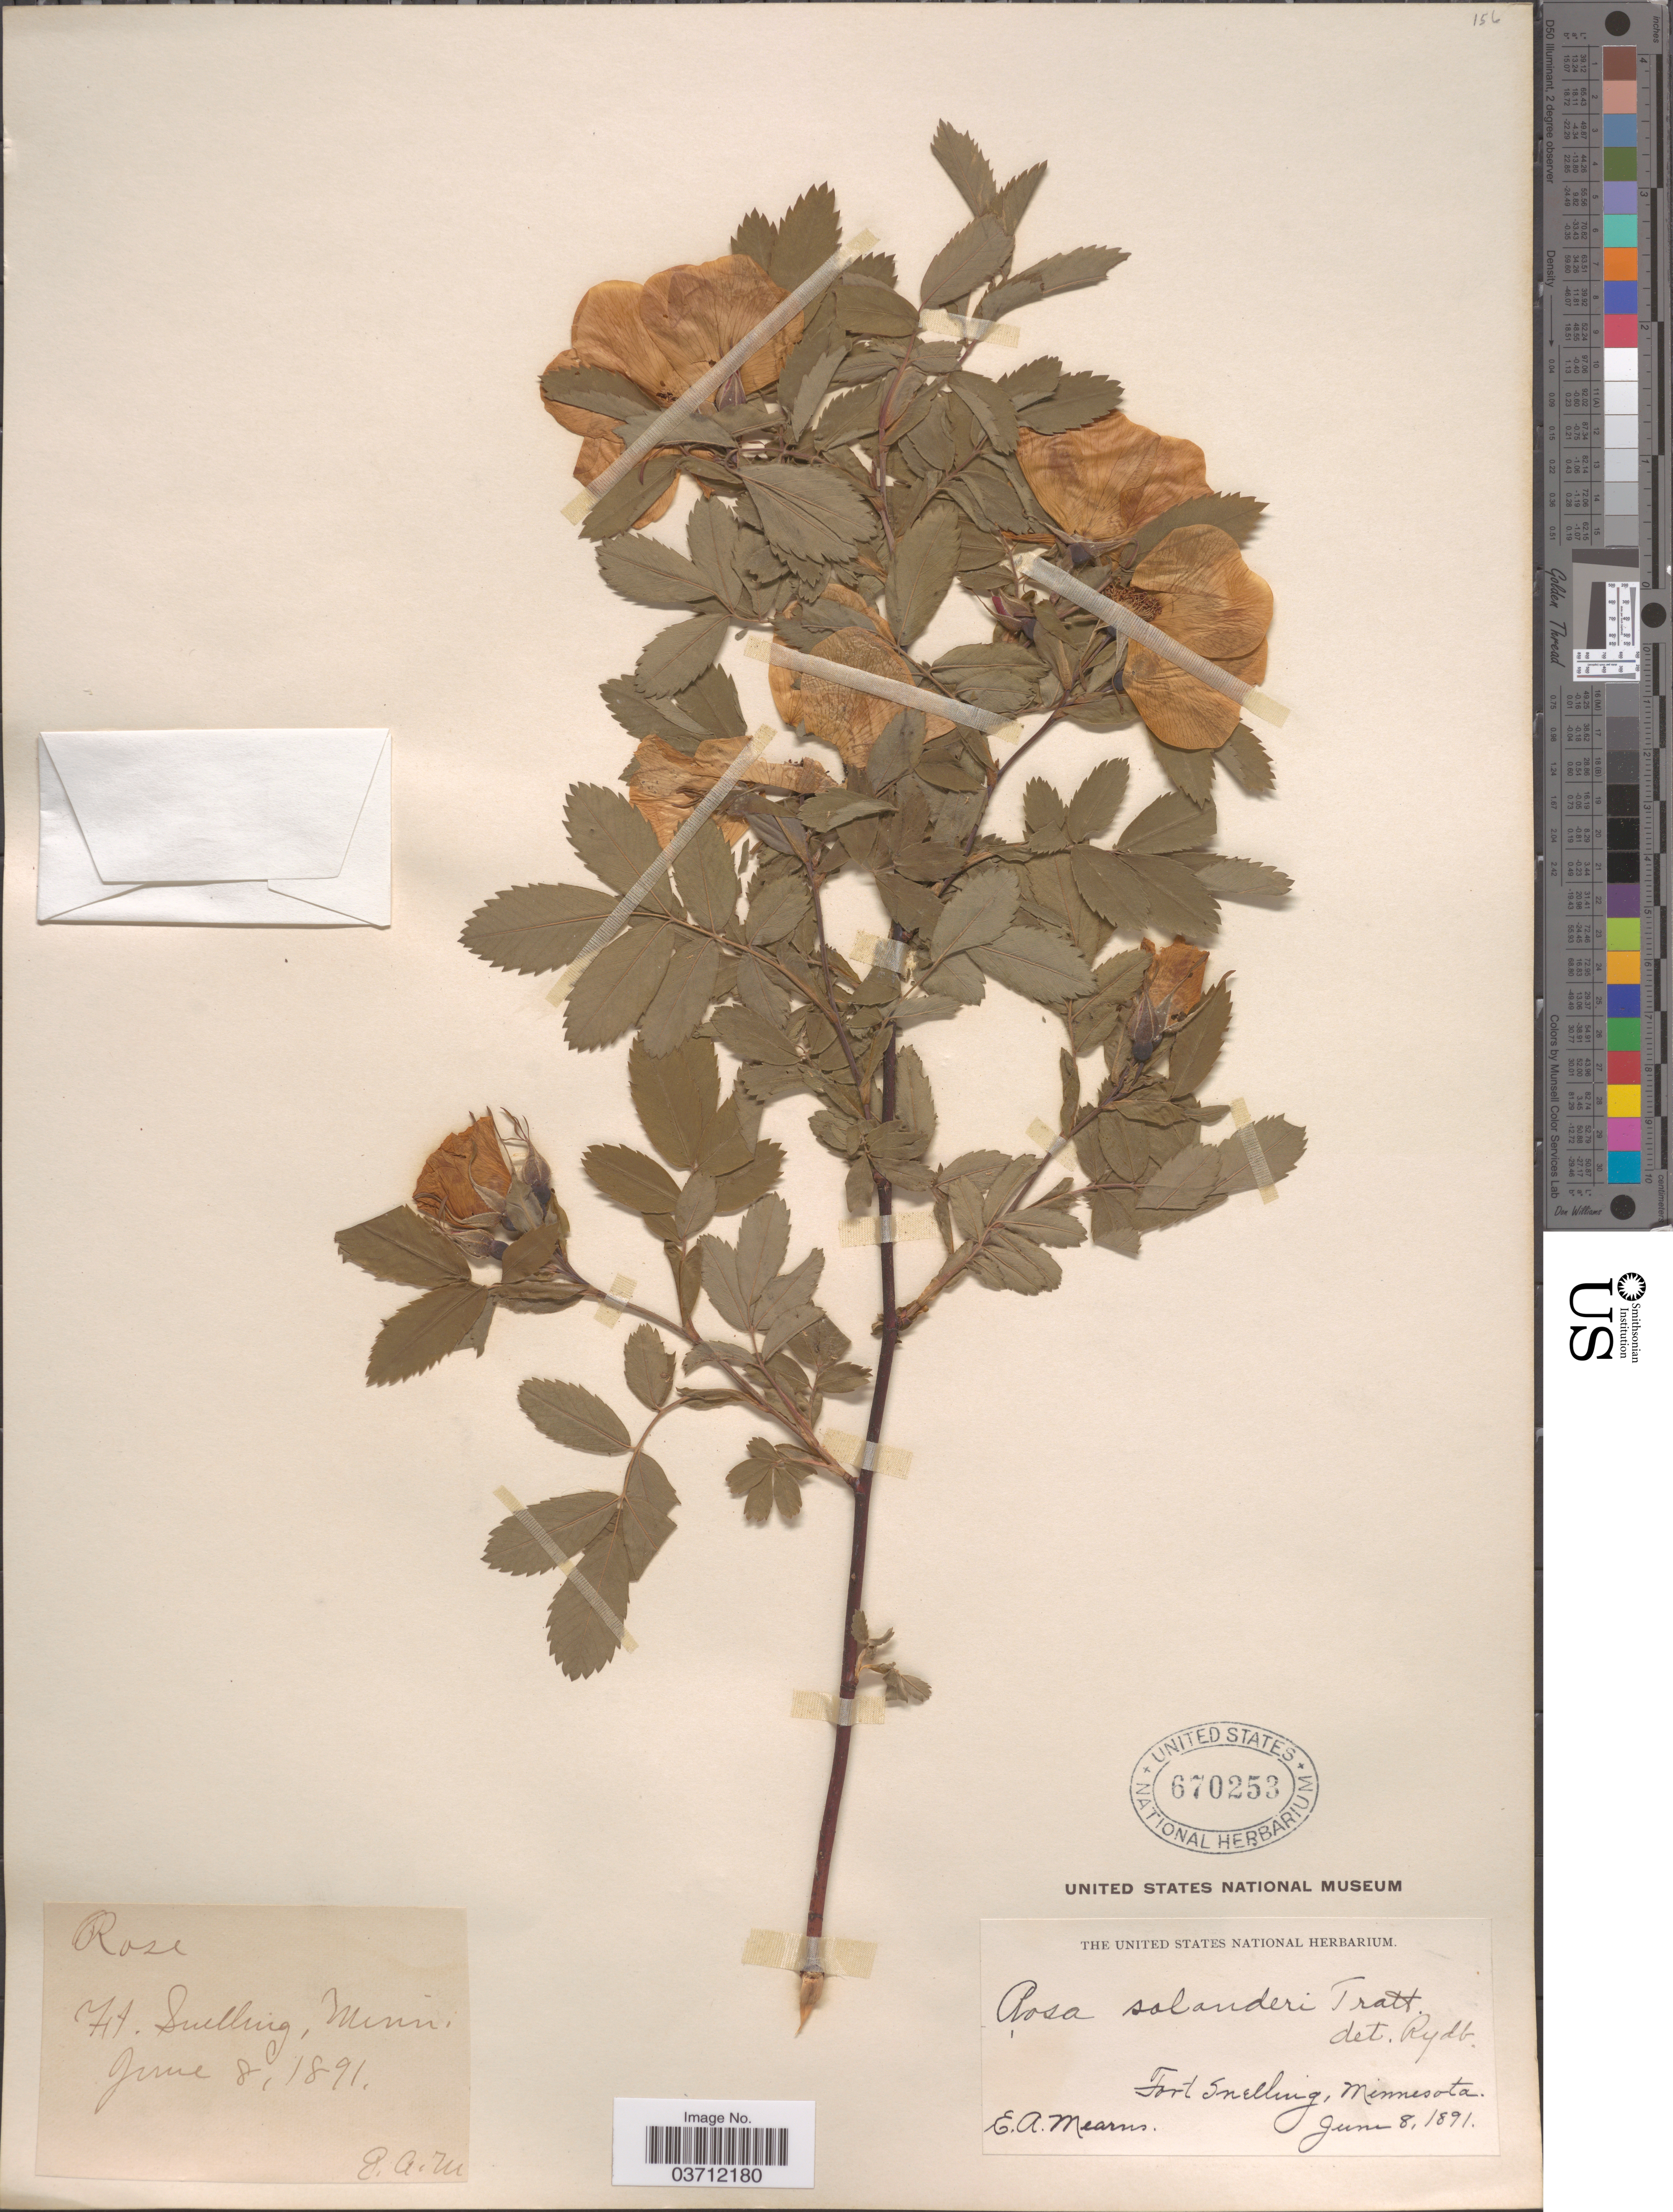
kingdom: Plantae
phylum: Tracheophyta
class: Magnoliopsida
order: Rosales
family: Rosaceae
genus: Rosa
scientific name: Rosa solandrii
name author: Tratt.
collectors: E. A. Mearns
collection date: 1891-06-08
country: United States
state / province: Minnesota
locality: Fort Snelling.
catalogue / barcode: US 670253